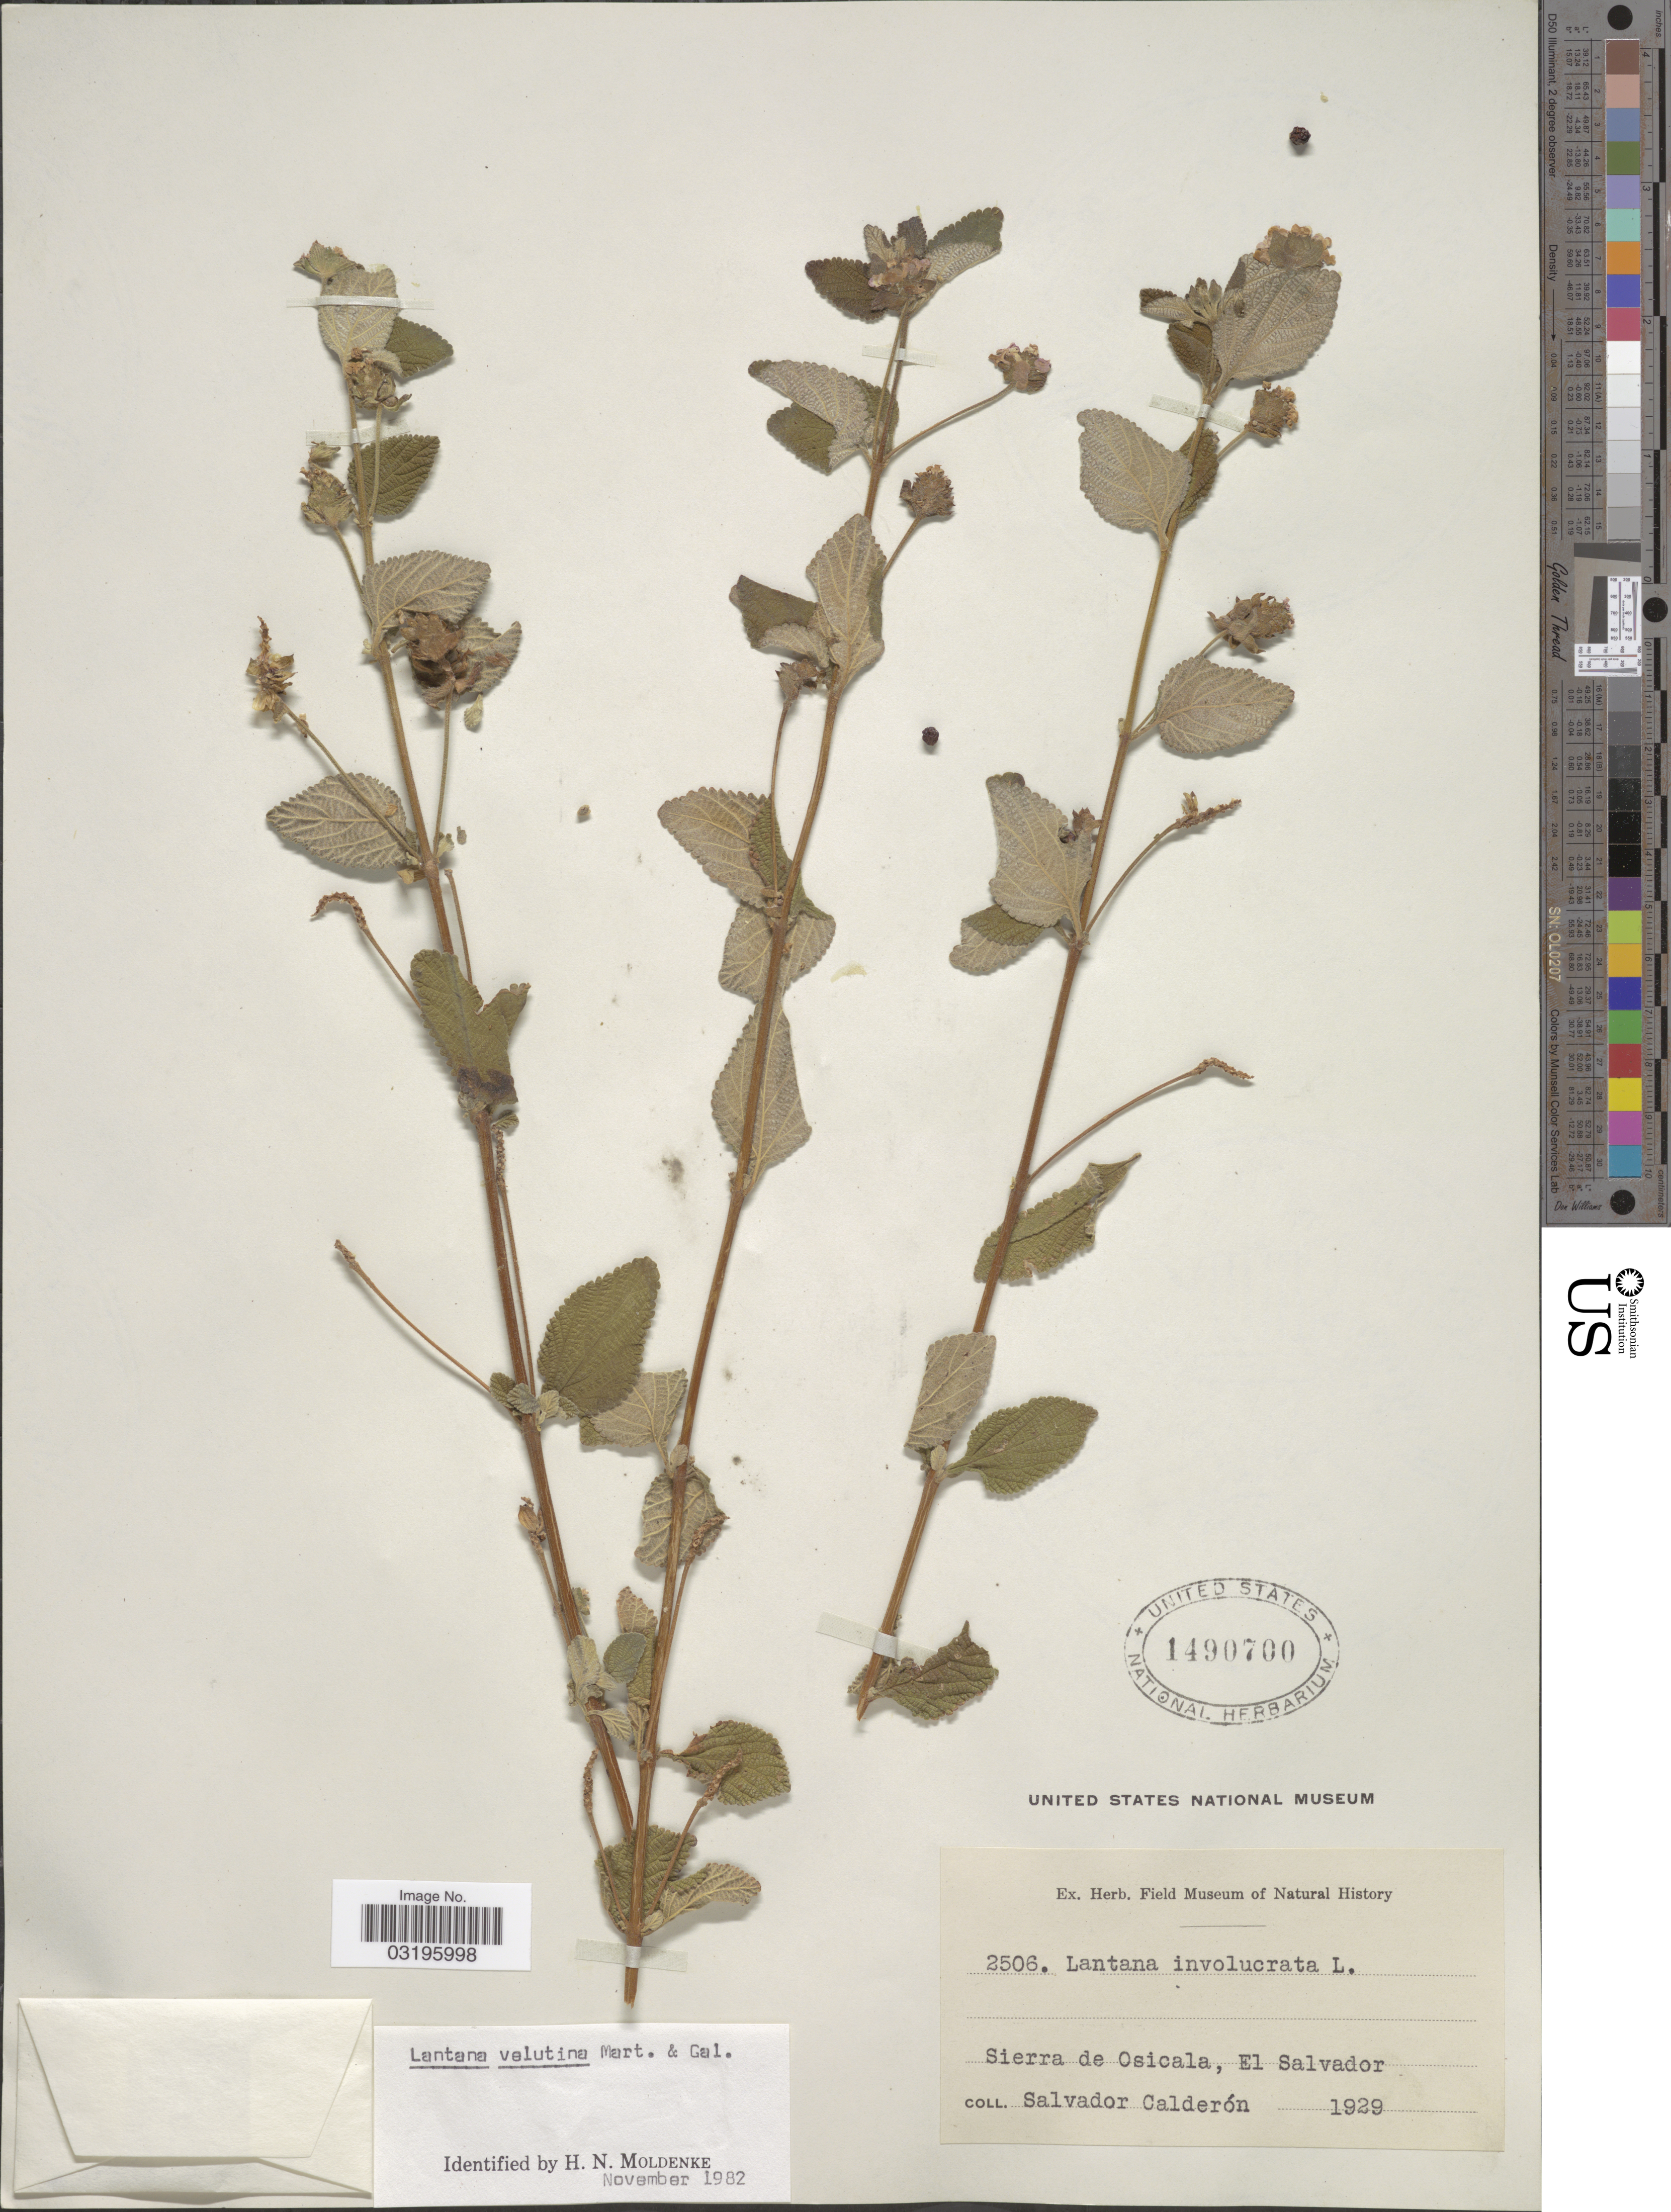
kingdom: Plantae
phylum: Tracheophyta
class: Magnoliopsida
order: Lamiales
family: Verbenaceae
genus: Lantana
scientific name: Lantana velutina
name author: M. Martens & Galeotti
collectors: S. Calderón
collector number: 2506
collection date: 1929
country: El Salvador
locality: Sierra de Osicala.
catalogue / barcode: US 1490700